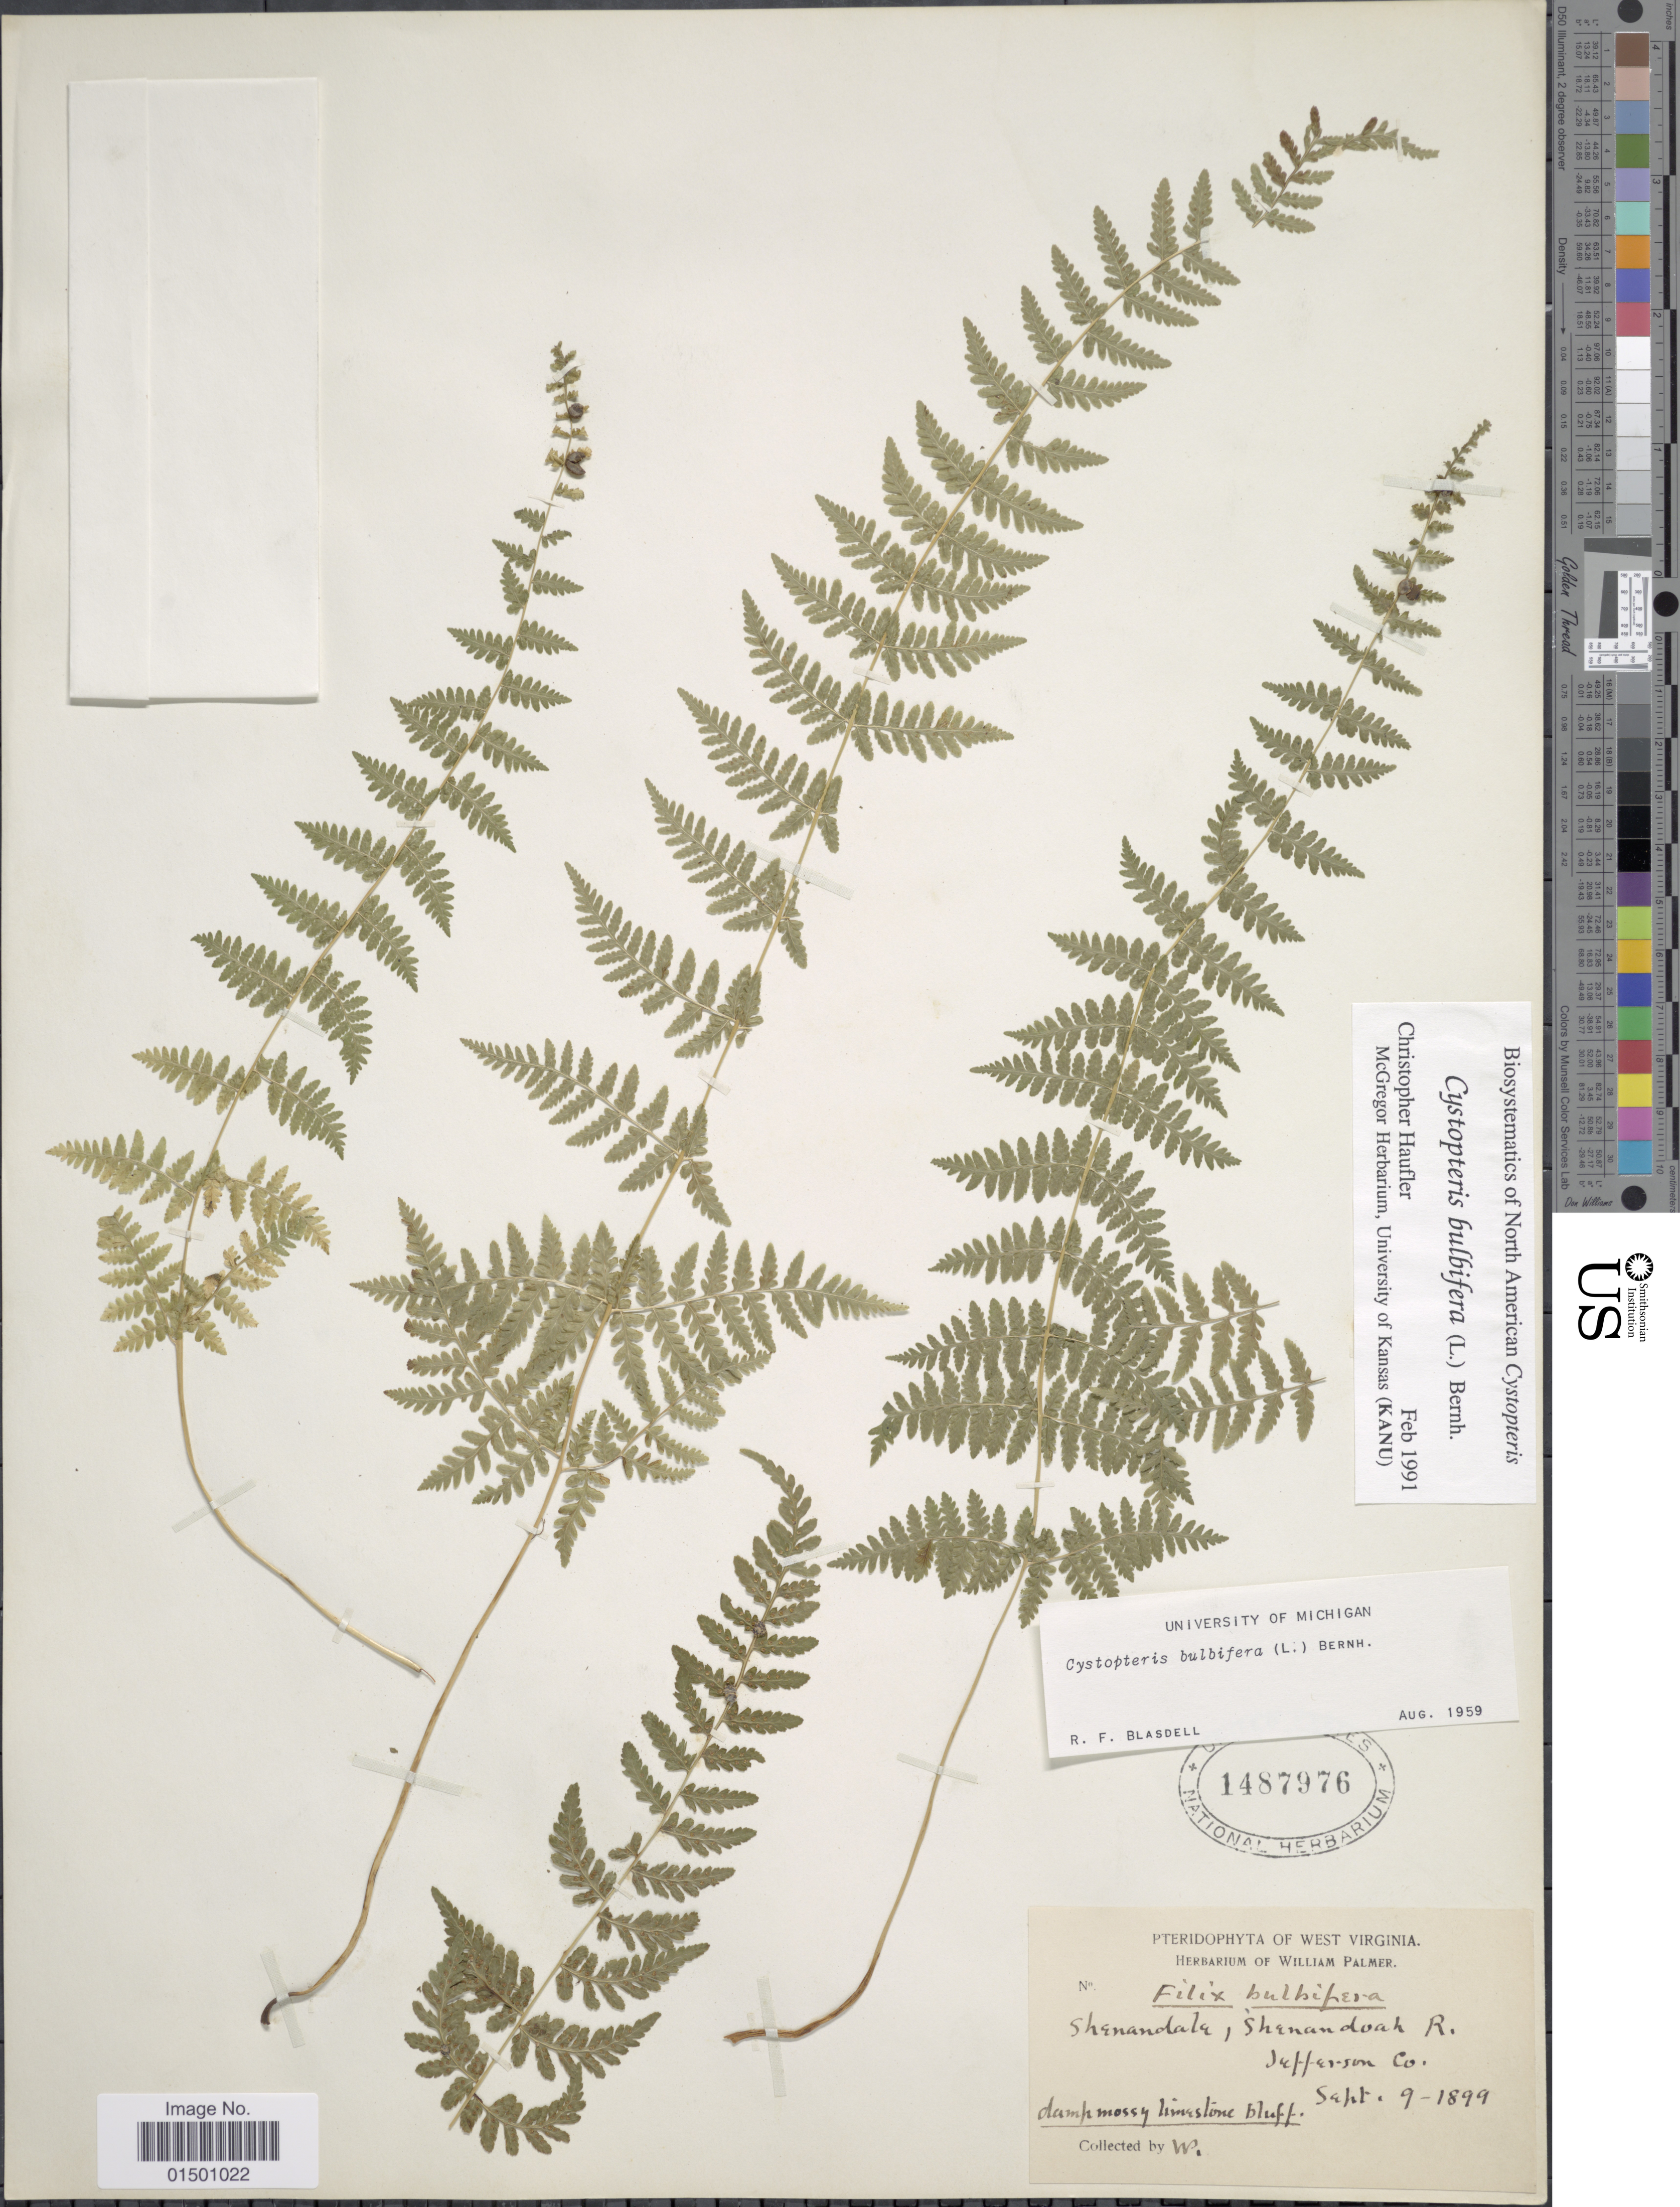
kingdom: Plantae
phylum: Tracheophyta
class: Polypodiopsida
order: Polypodiales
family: Cystopteridaceae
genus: Cystopteris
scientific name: Cystopteris bulbifera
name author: (L.) Bernh.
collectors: W. Palmer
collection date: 1899-09-09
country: United States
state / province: West Virginia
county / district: Jefferson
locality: Shannondale, Shenandoah R. Jefferson Co.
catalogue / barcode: US 1487976